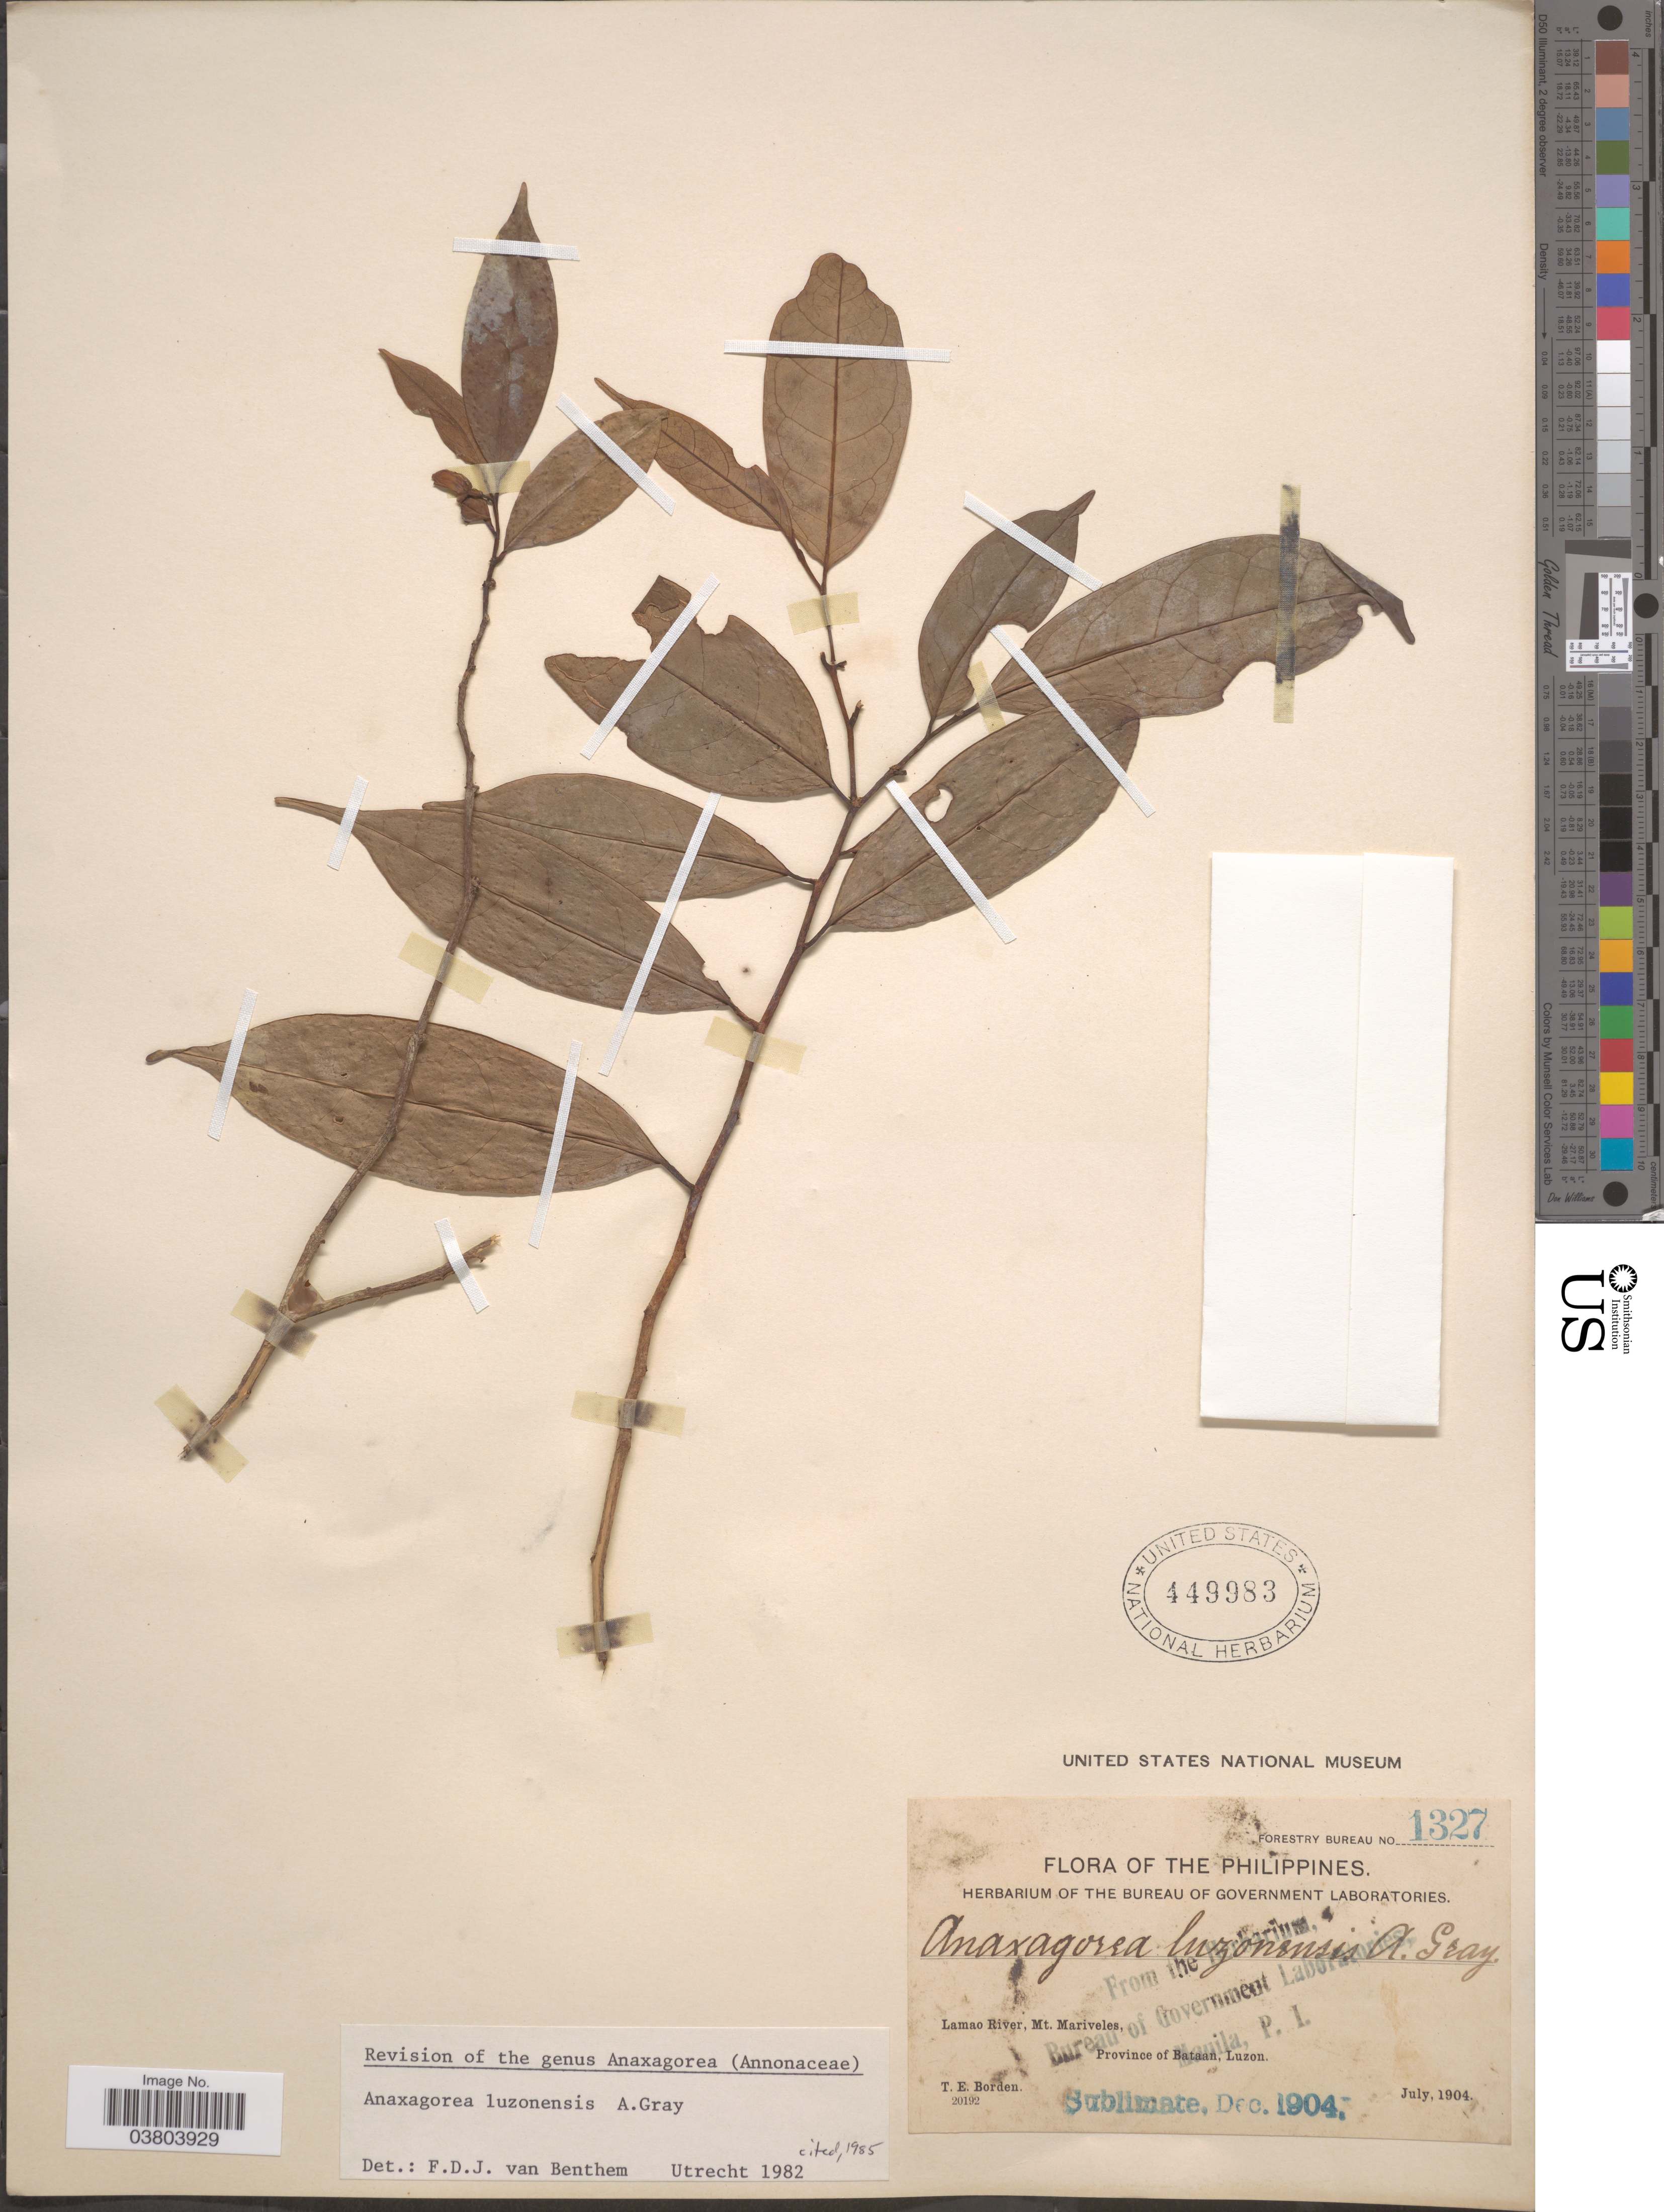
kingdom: Plantae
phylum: Tracheophyta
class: Magnoliopsida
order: Magnoliales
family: Annonaceae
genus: Anaxagorea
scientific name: Anaxagorea luzonensis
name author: A. Gray in Wilkes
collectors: T. E. Borden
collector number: Forestry Bureau 1327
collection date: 1904-07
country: Philippines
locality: Lamao River, Mt. Mariveles, Province of Bataan, Luzon.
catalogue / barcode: US 449983